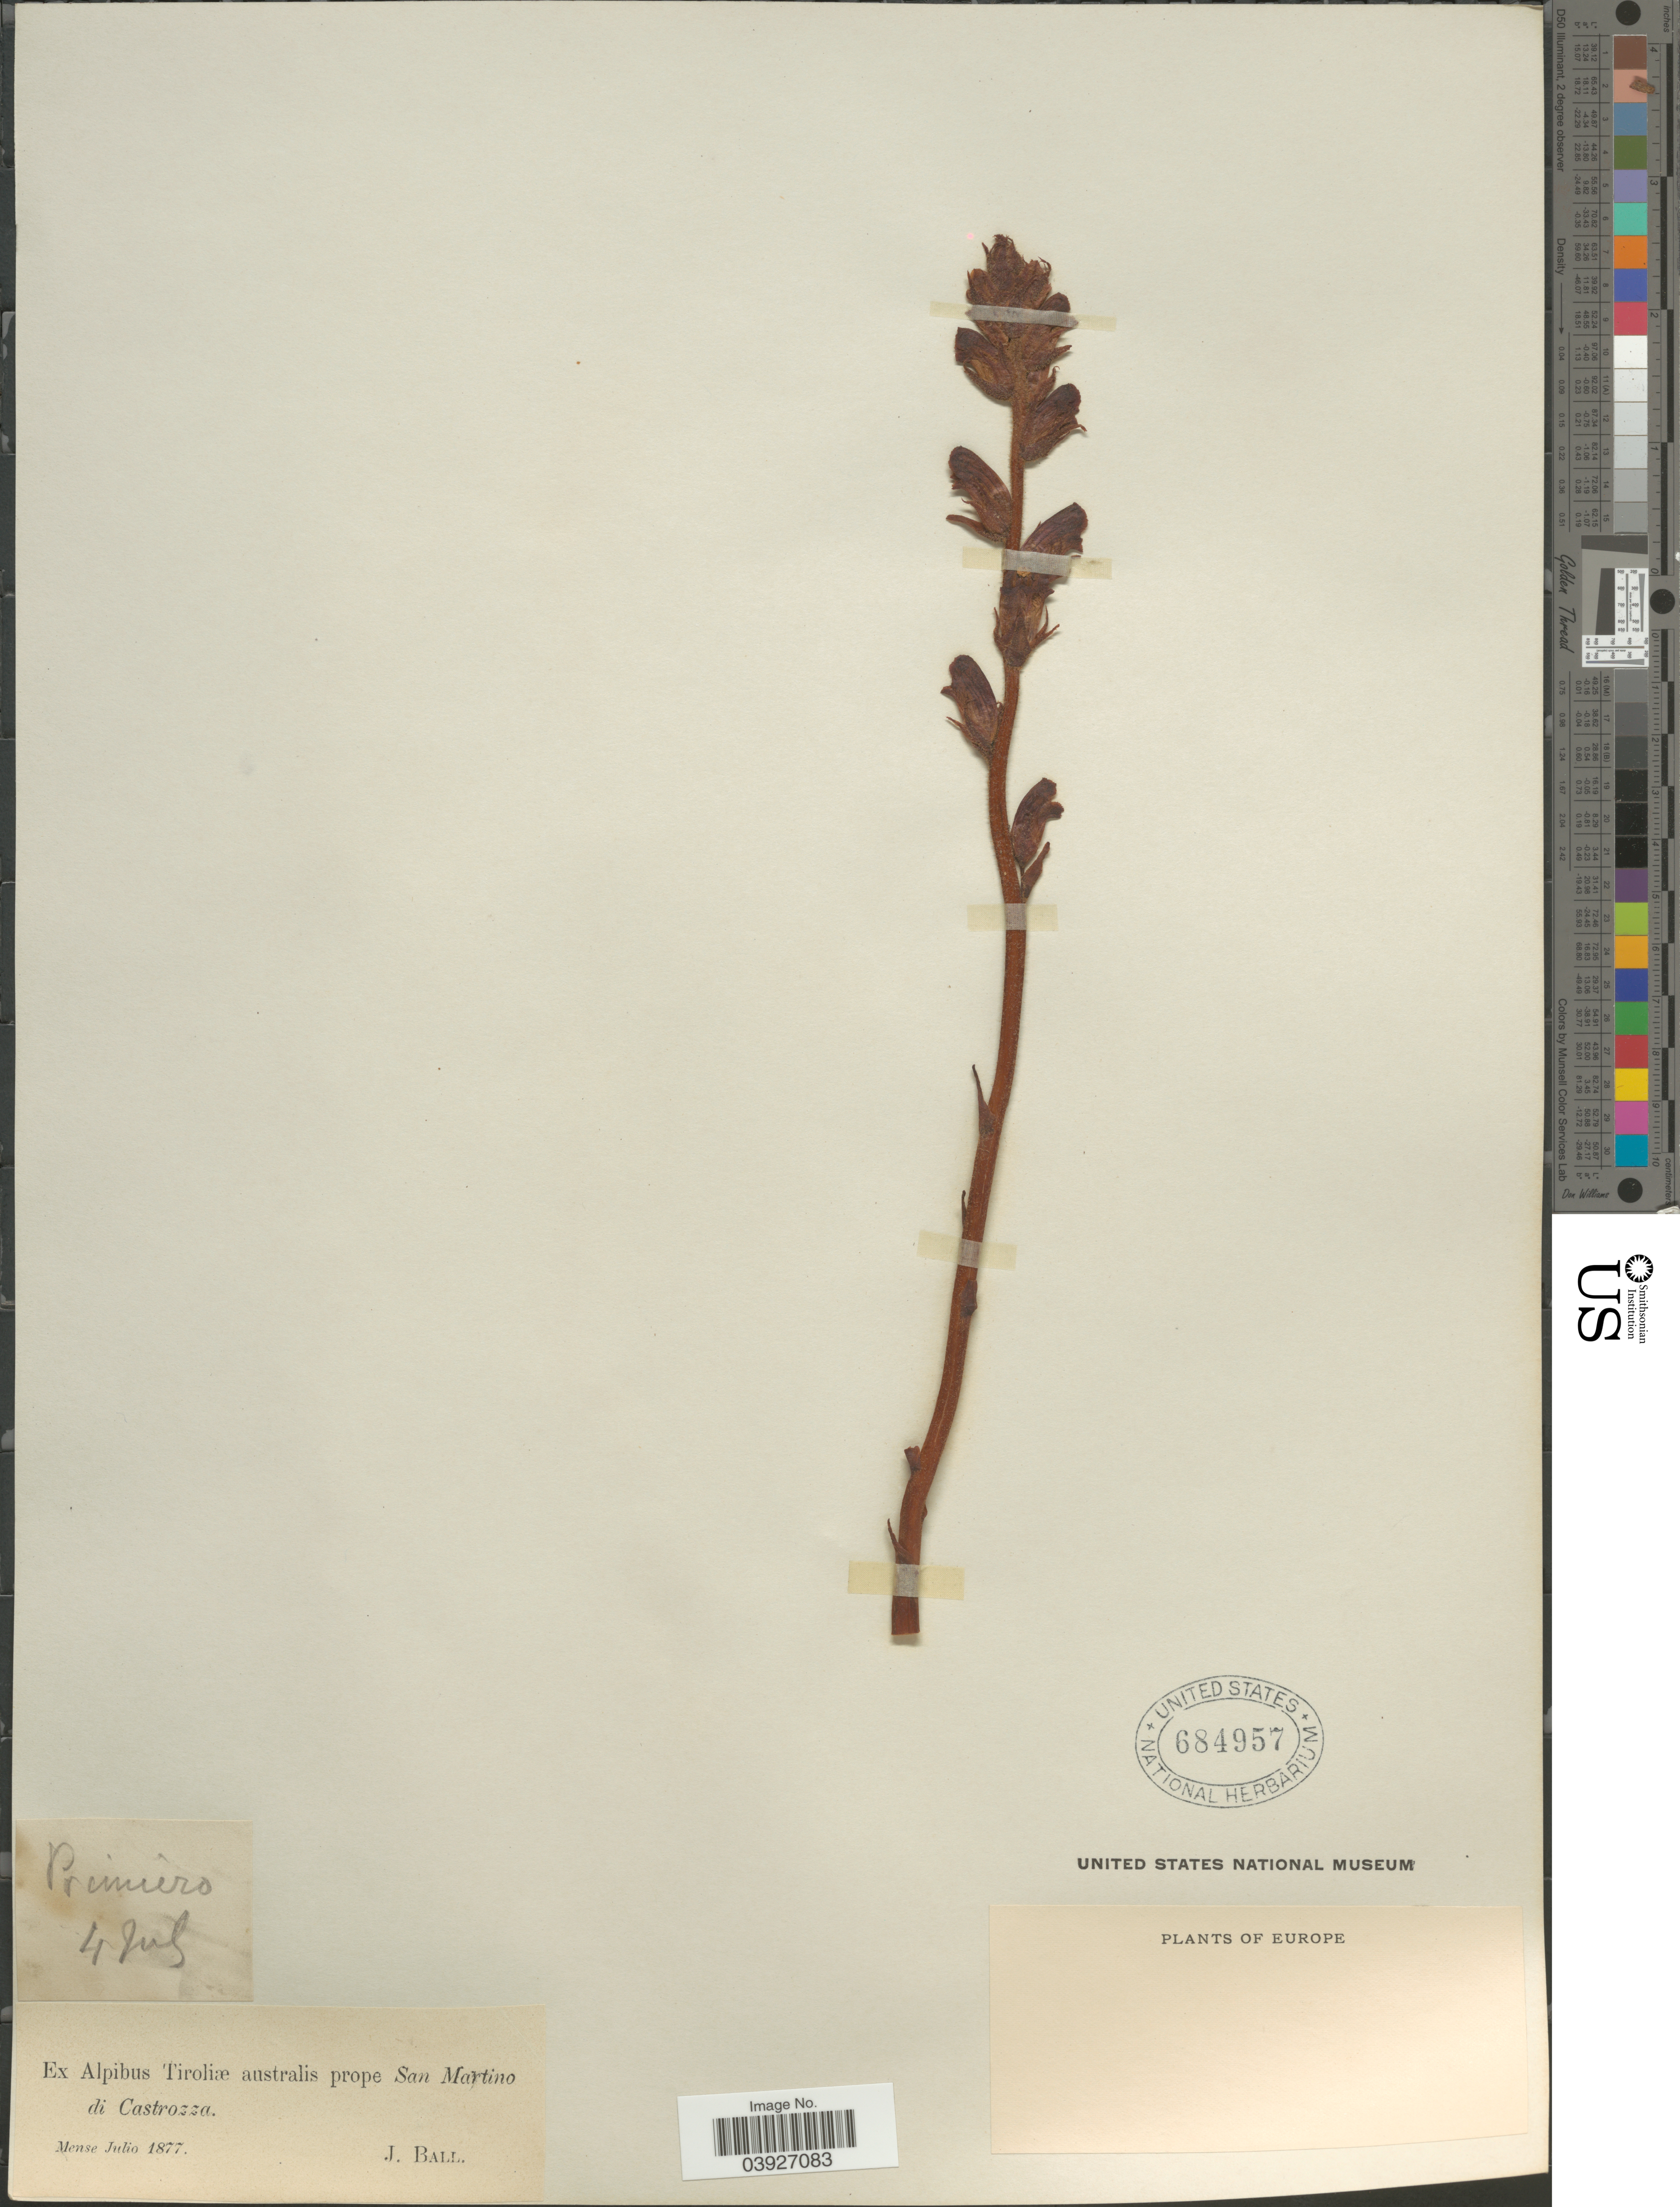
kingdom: Plantae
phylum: Tracheophyta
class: Magnoliopsida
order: Lamiales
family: Orobanchaceae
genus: Epifagus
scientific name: Epifagus sp.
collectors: J. Ball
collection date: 1877-07-04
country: Italy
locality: Europe. Ex Alpibus Tiroliæ australis prope San Martino di Castrozza.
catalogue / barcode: US 684957